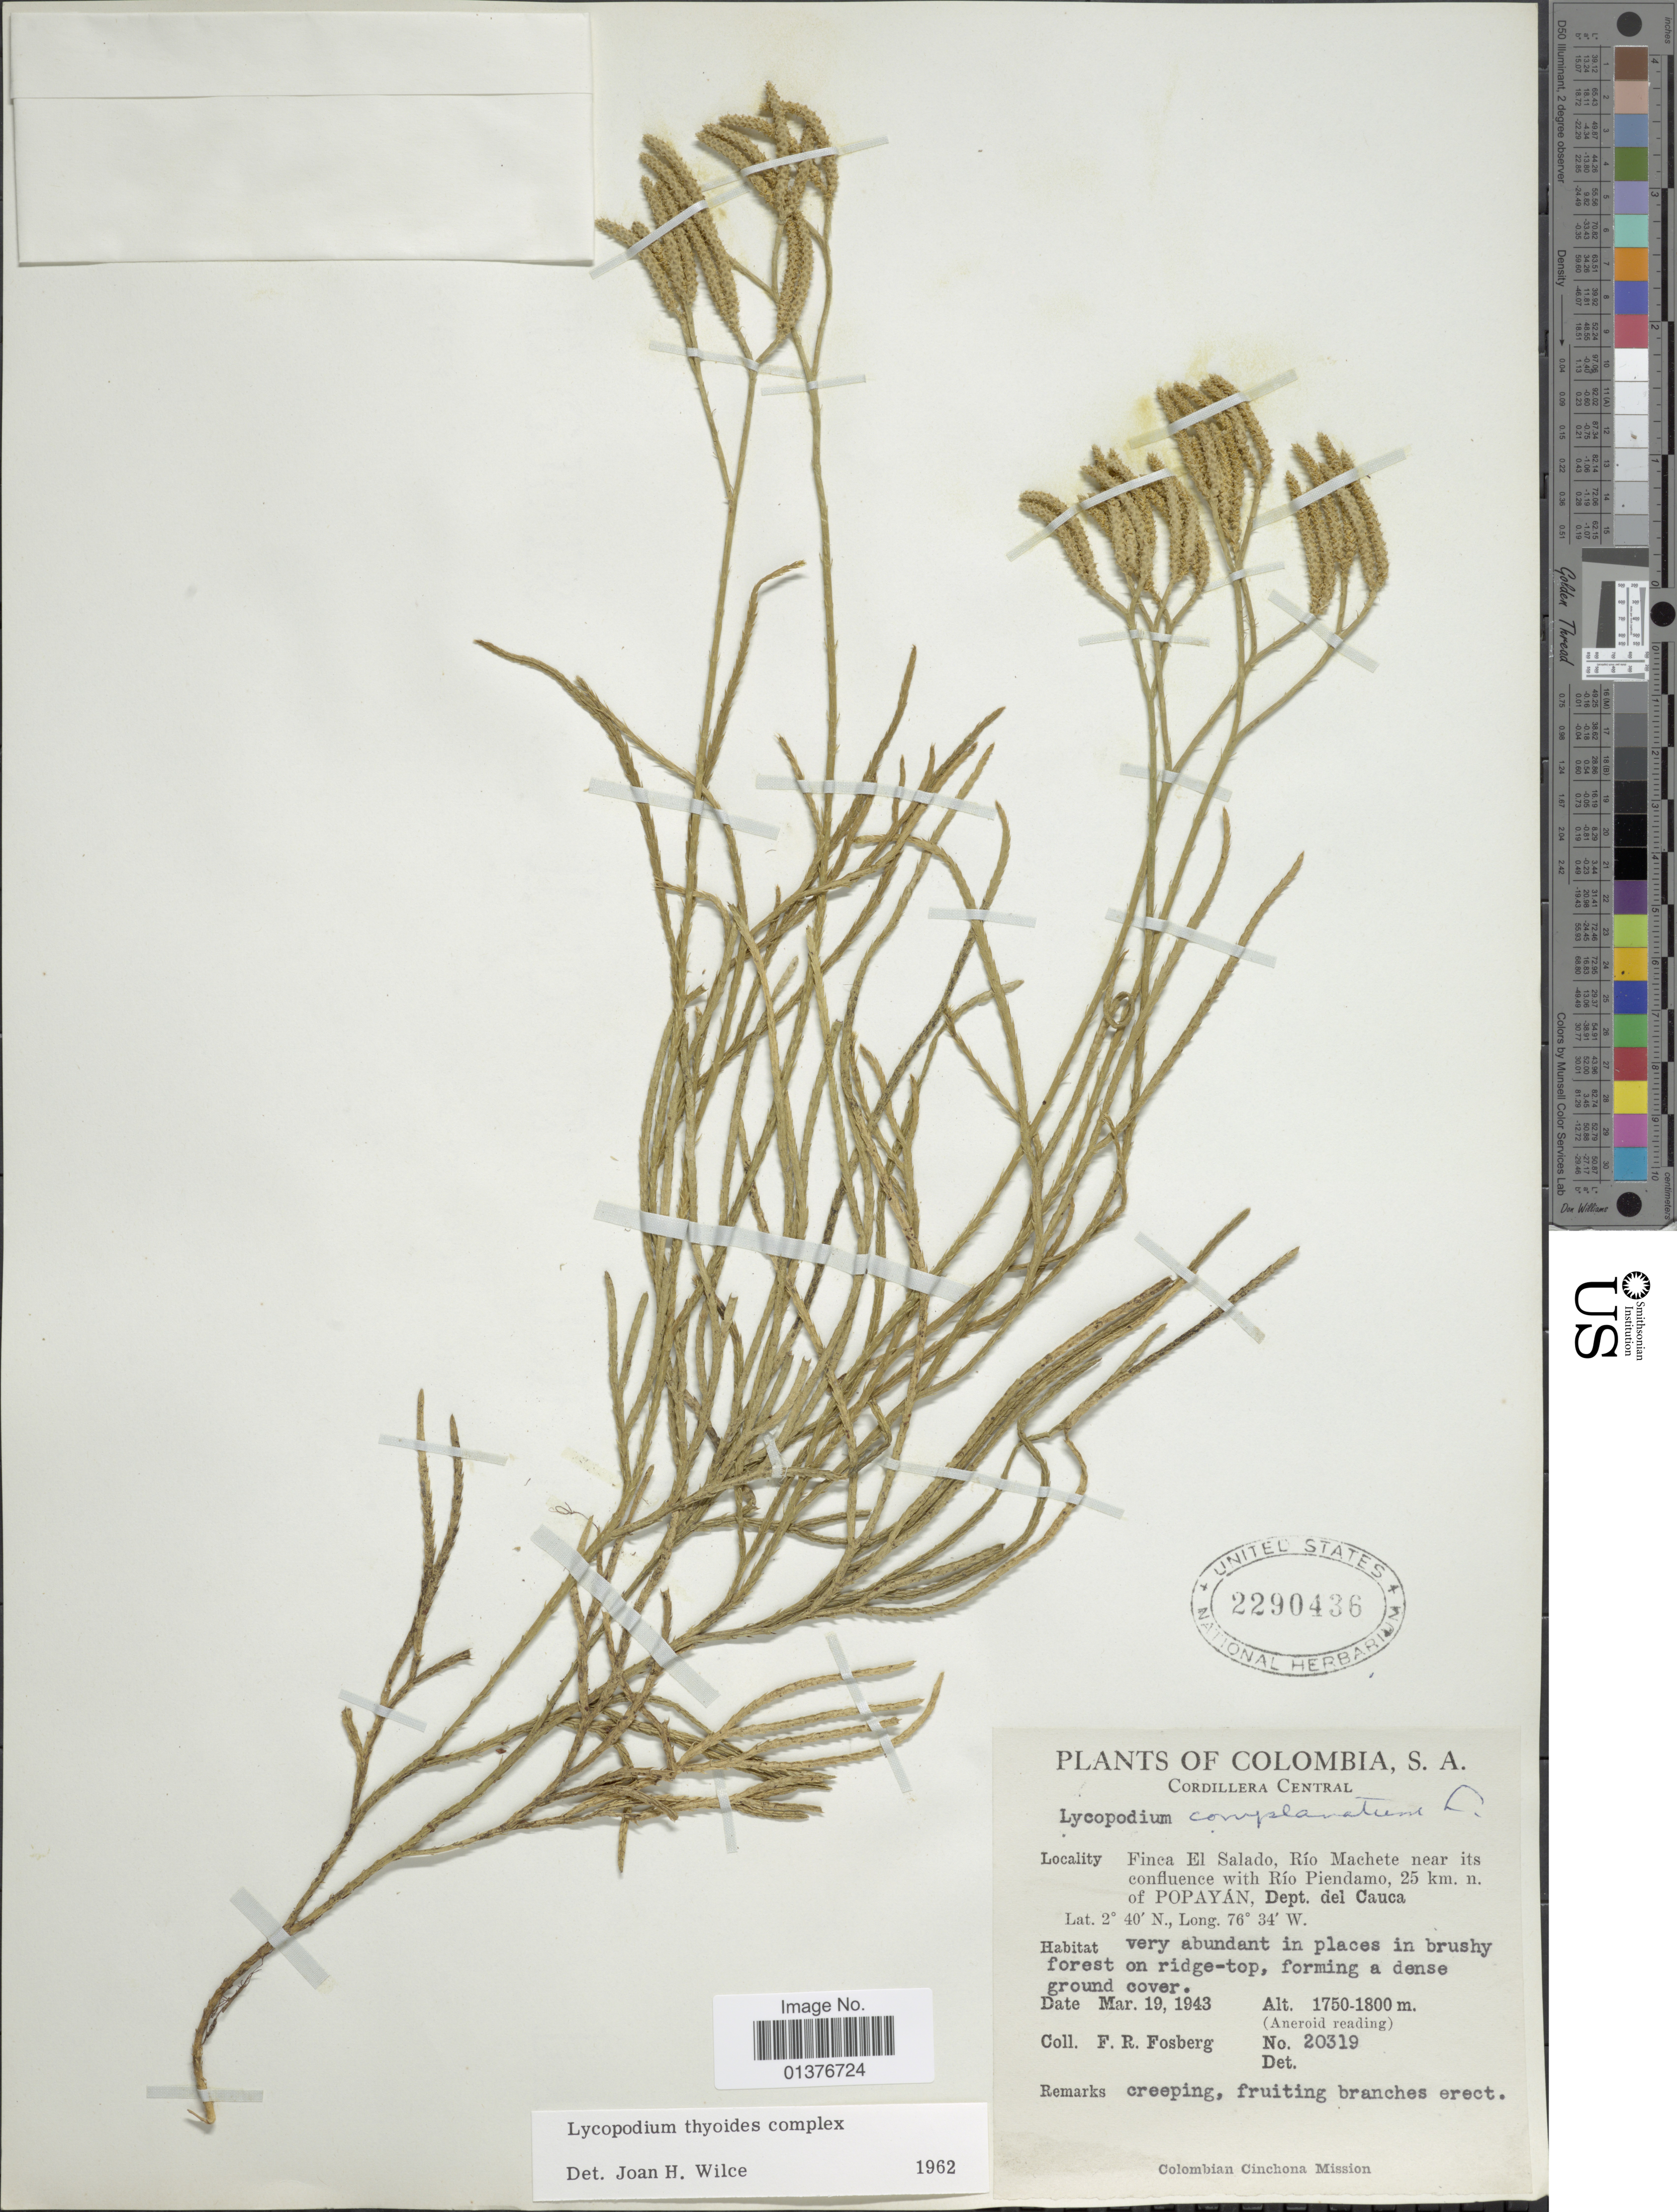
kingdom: Plantae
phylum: Tracheophyta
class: Lycopodiopsida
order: Lycopodiales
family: Lycopodiaceae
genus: Diphasiastrum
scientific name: Diphasiastrum thyoides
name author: (Humb. & Bonpl. ex Willd.) Holub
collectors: F. R. Fosberg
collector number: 20319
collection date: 1943-03-19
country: Colombia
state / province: Cauca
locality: Finca El Salado, Rio Machete near its confluence with Rio Piendamo, 25km m. of Popayan,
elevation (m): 1750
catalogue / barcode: US 2290436